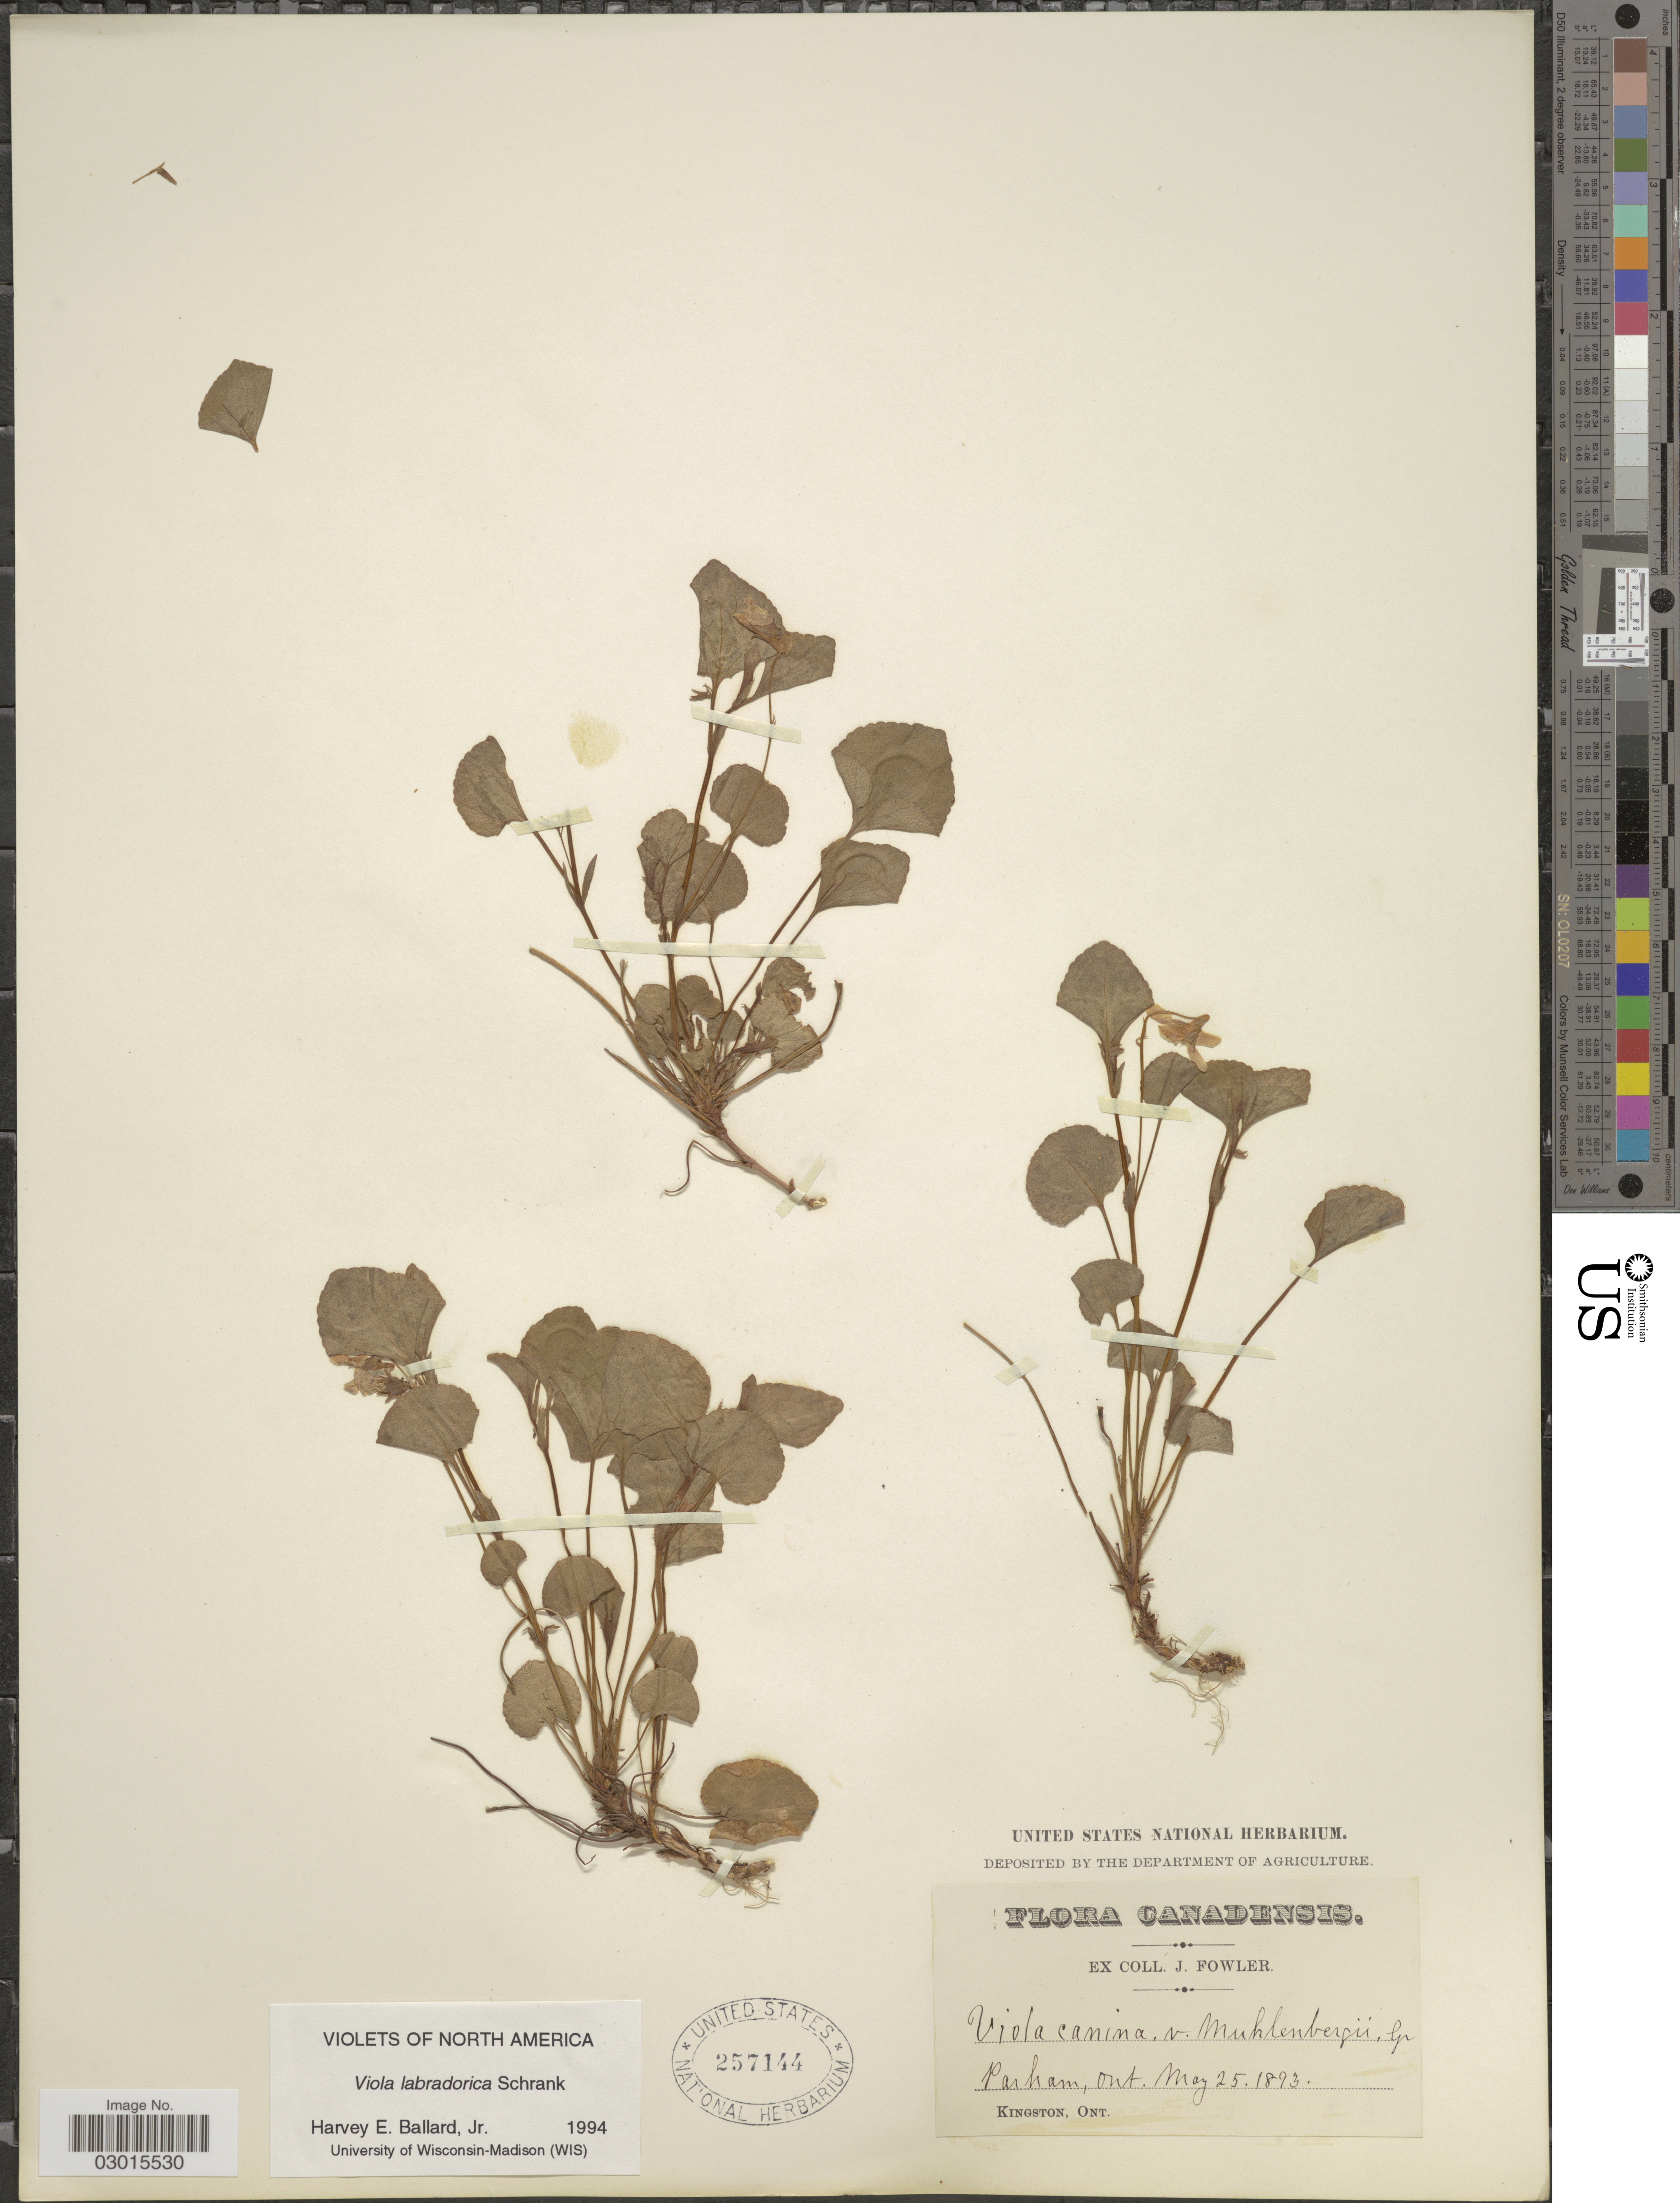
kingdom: Plantae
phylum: Tracheophyta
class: Magnoliopsida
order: Malpighiales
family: Violaceae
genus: Viola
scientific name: Viola labradorica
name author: Schrank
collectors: J. Fowler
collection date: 1893-05-25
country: Canada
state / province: Ontario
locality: Parkam, Ont.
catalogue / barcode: US 257144